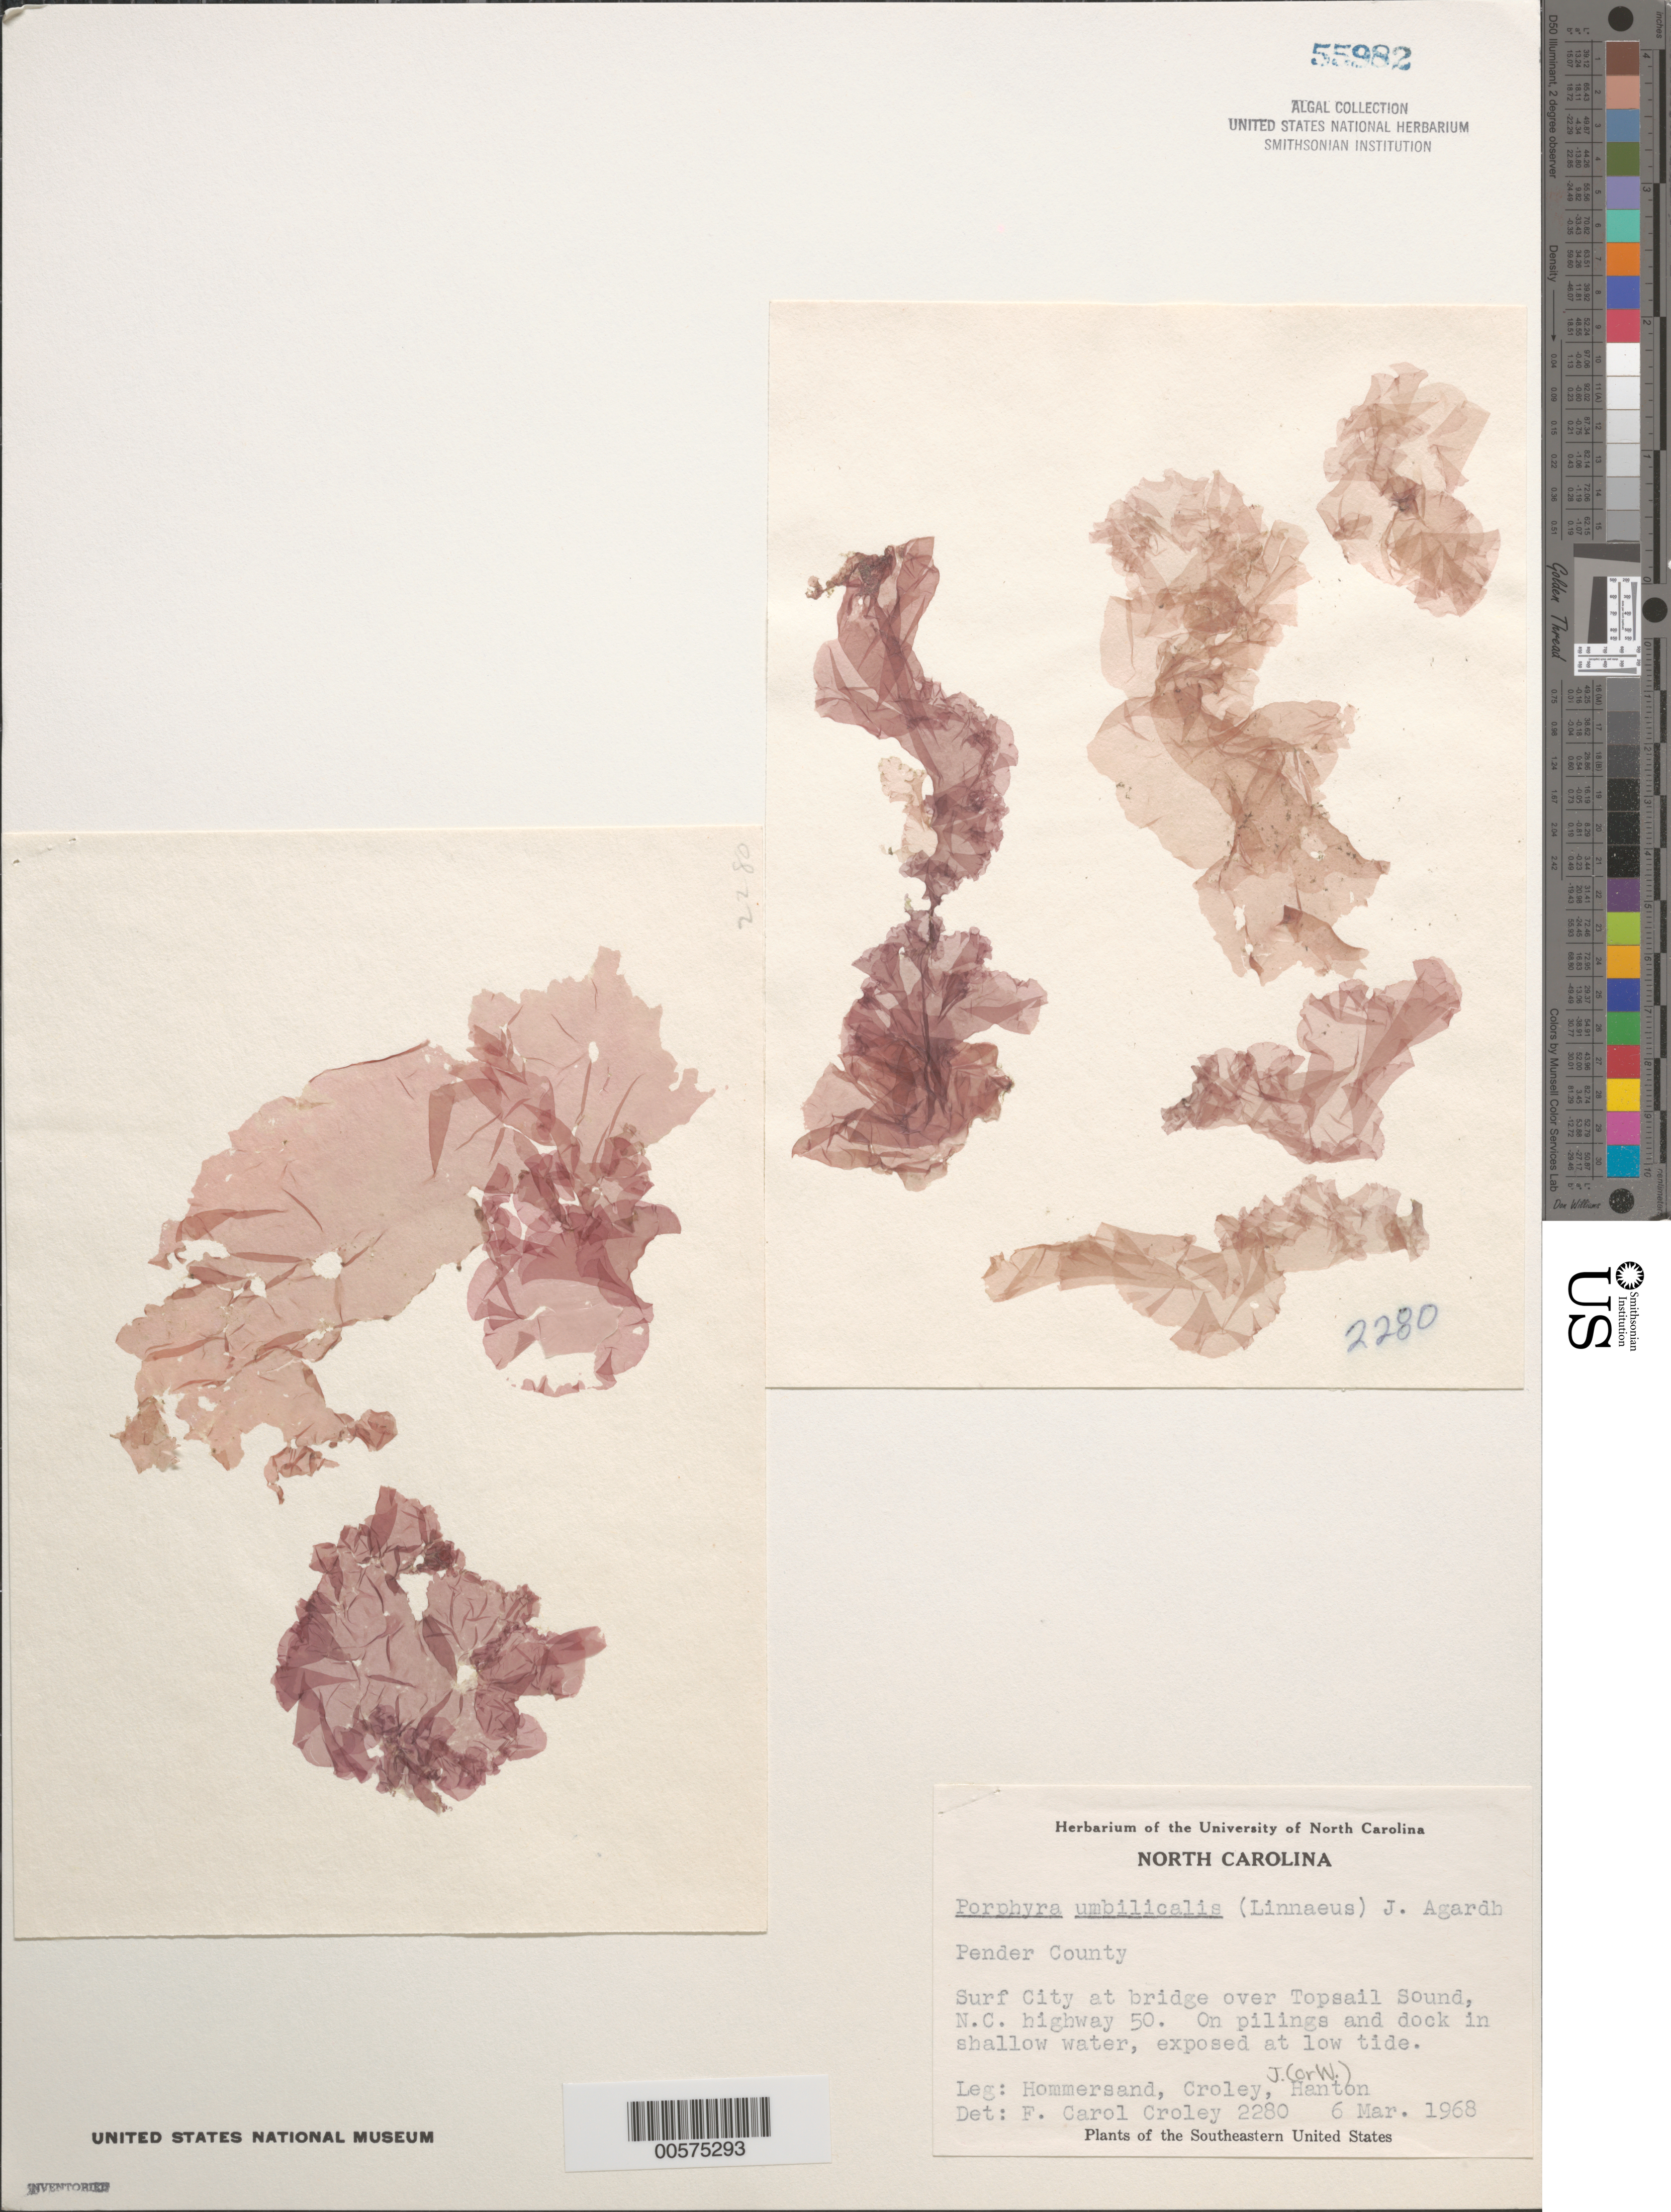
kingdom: Plantae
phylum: Rhodophyta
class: Bangiophyceae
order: Bangiales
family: Bangiaceae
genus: Porphyra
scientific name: Porphyra umbilicalis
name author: Kütz.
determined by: Croley, F. C.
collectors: M. H. Hommersand, F. C. Croley & J. Hanton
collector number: FCC 2280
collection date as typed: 06 Mar 1968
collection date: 1968-03-06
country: United States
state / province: North Carolina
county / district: Pender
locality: Surf City, North Carolina Highway 50 bridge, Topsail Sound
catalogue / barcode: US 55982